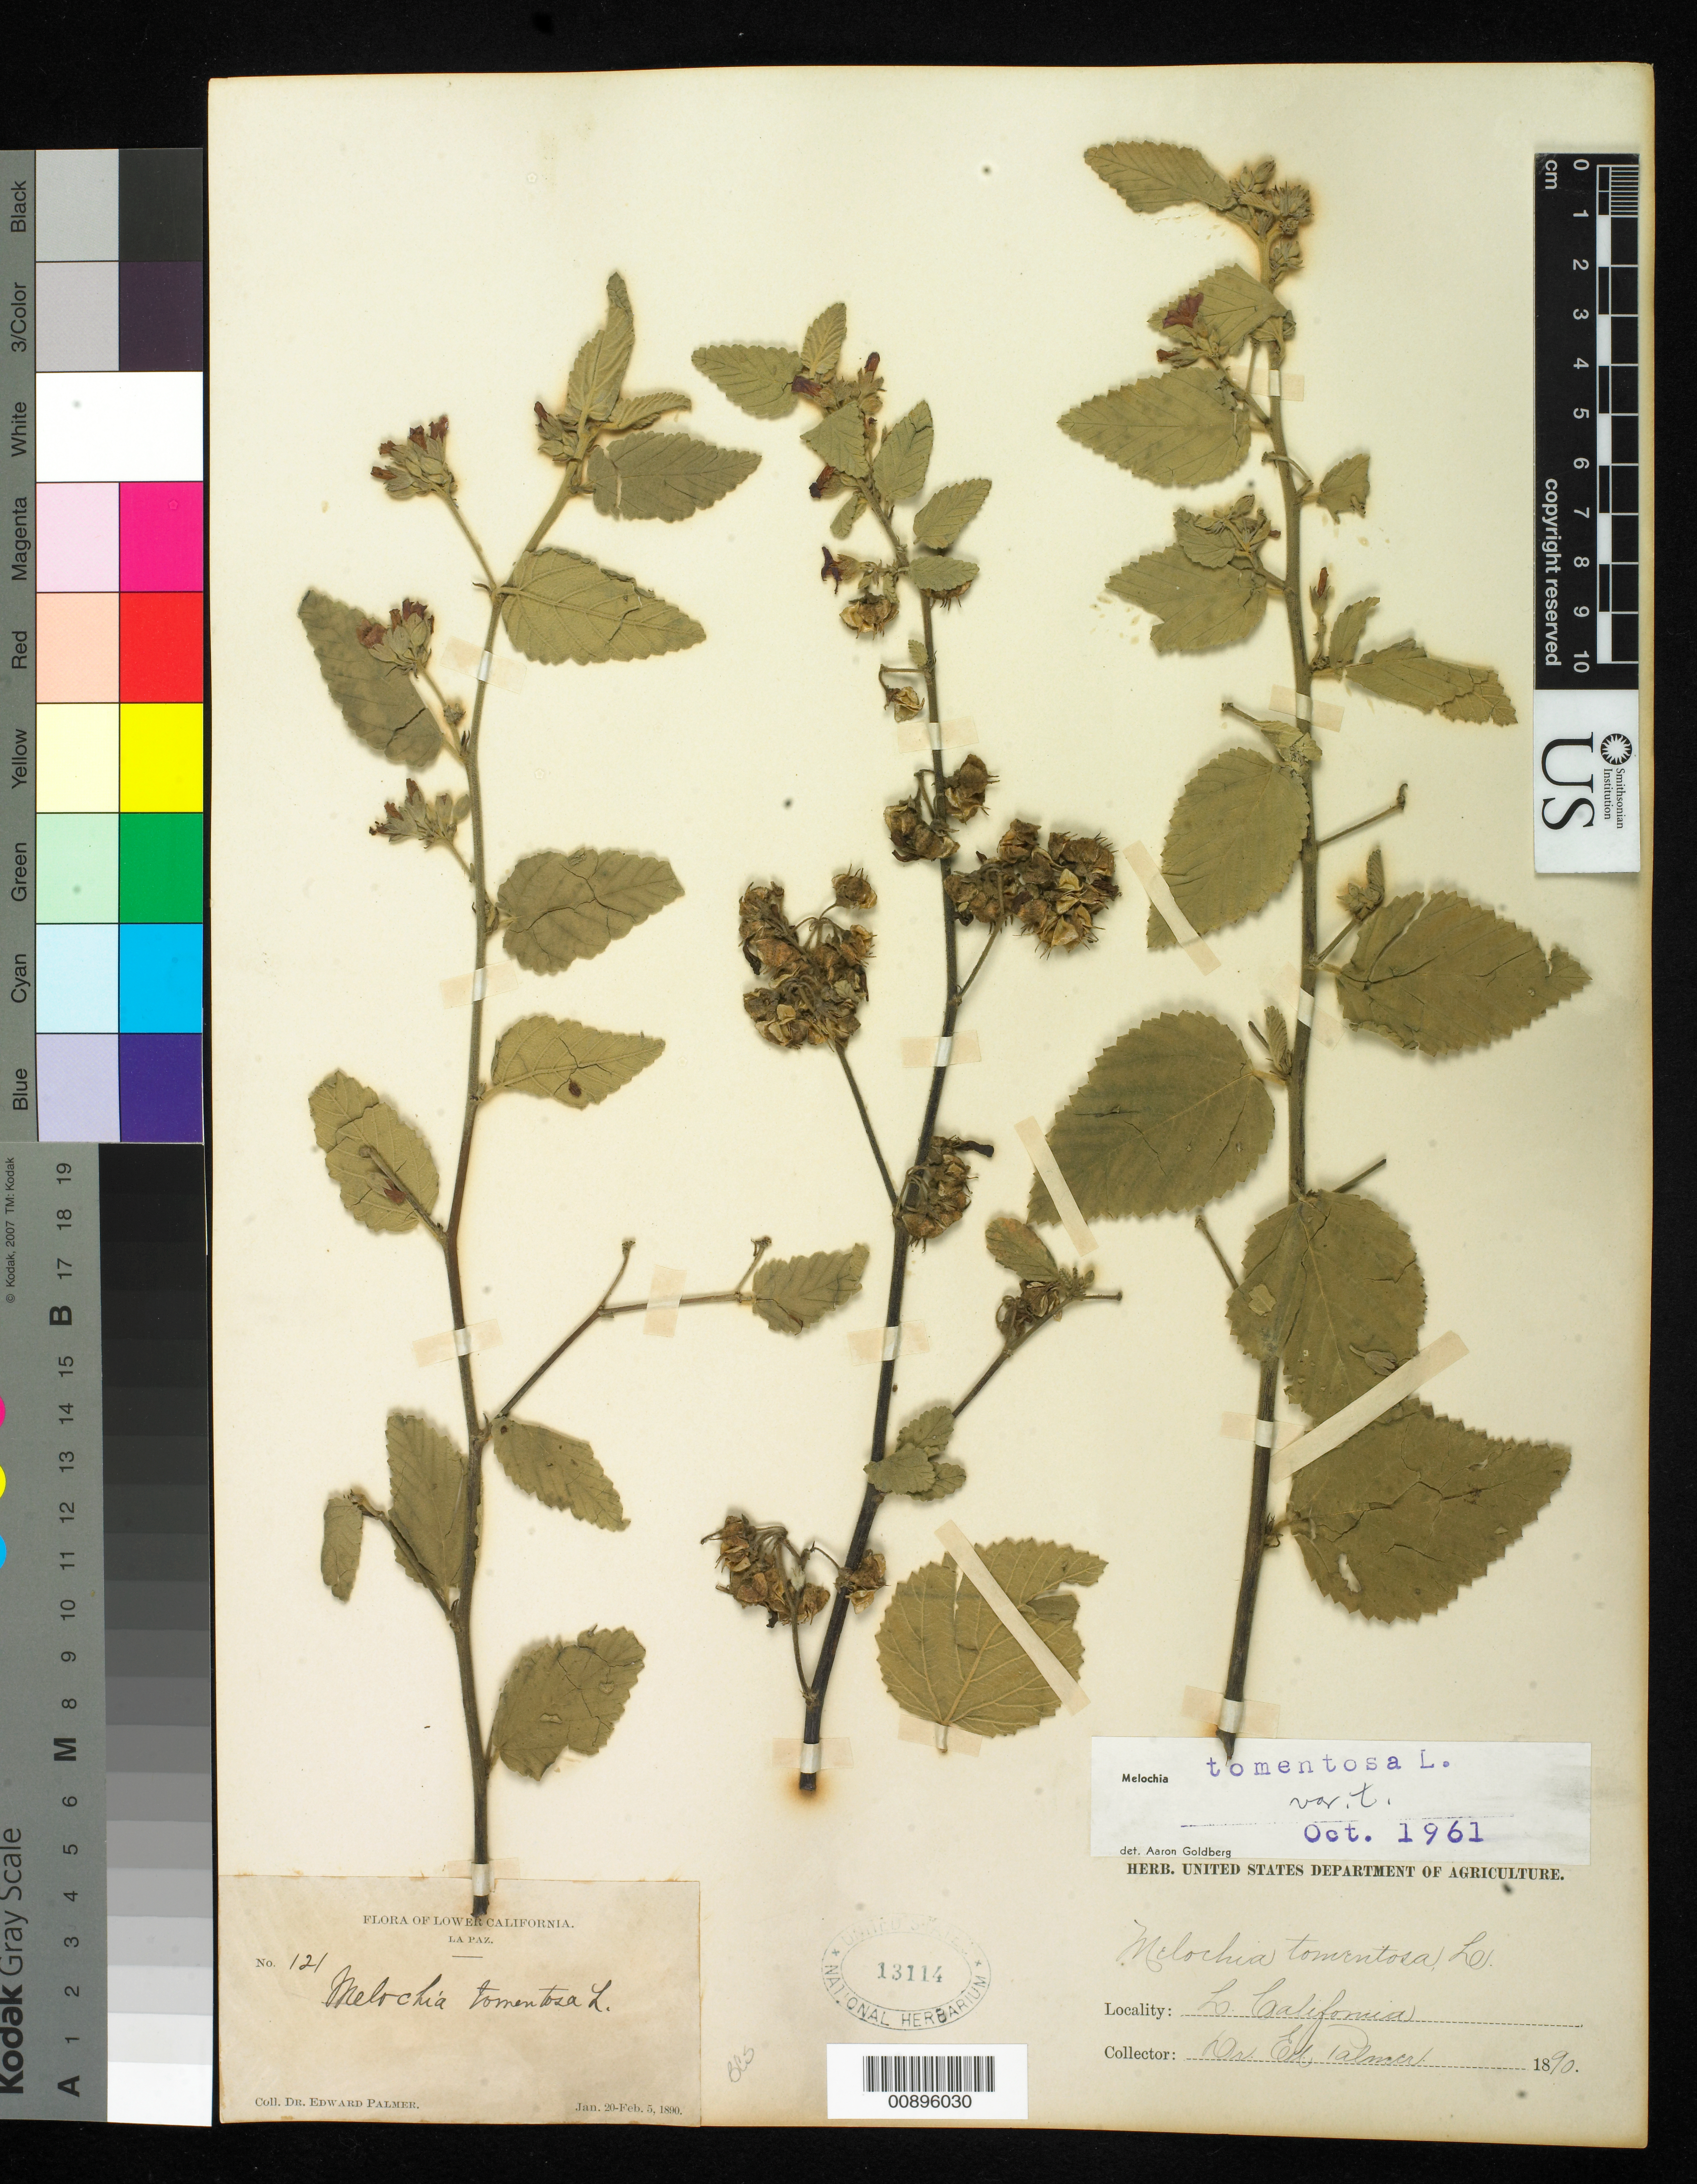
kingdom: Plantae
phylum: Tracheophyta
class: Magnoliopsida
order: Malvales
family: Malvaceae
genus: Melochia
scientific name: Melochia tomentosa var. tomentosa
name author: L.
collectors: E. Palmer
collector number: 121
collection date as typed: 20 Jan 1890 to 05 Feb 1890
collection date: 1890-01-20/1890-02-05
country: Mexico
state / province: Baja California Sur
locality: La Paz, Baja California Sur.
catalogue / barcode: US 13114